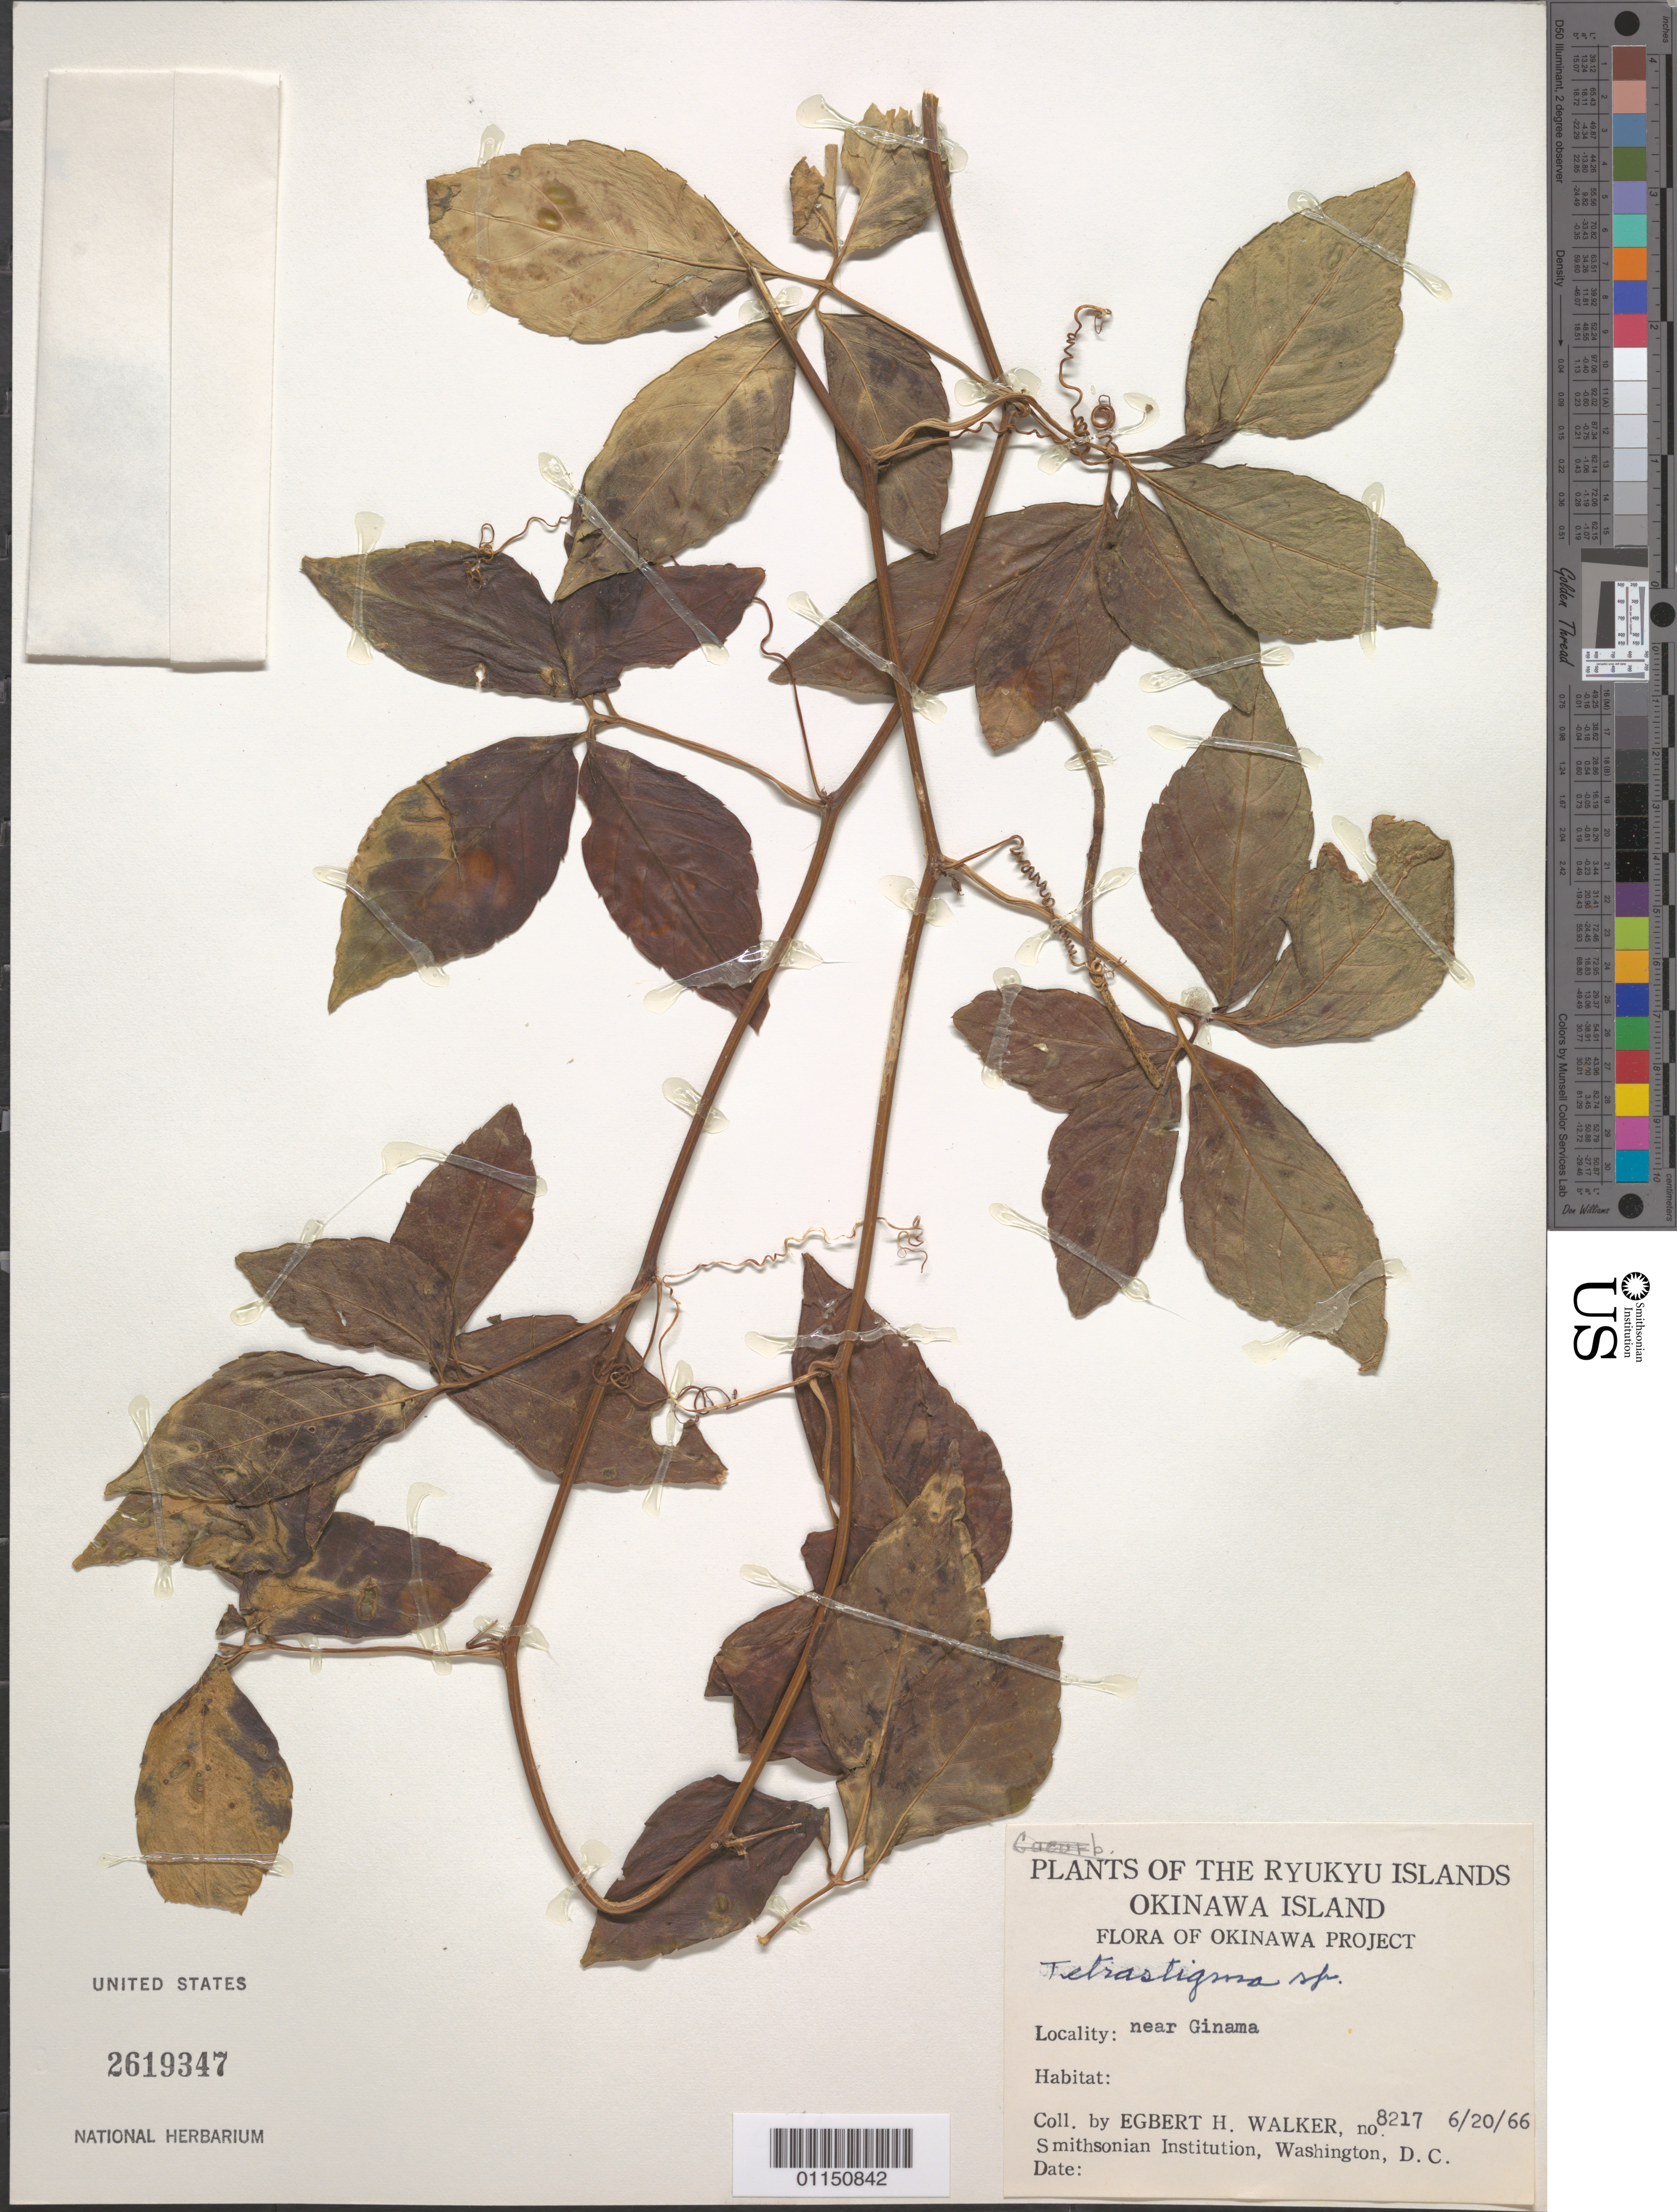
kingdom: Plantae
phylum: Tracheophyta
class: Magnoliopsida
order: Vitales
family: Vitaceae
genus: Tetrastigma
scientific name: Tetrastigma sp.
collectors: E. H. Walker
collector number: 8217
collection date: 1966-06-20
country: Japan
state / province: Okinawa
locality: Near Ginama.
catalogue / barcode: US 2619347